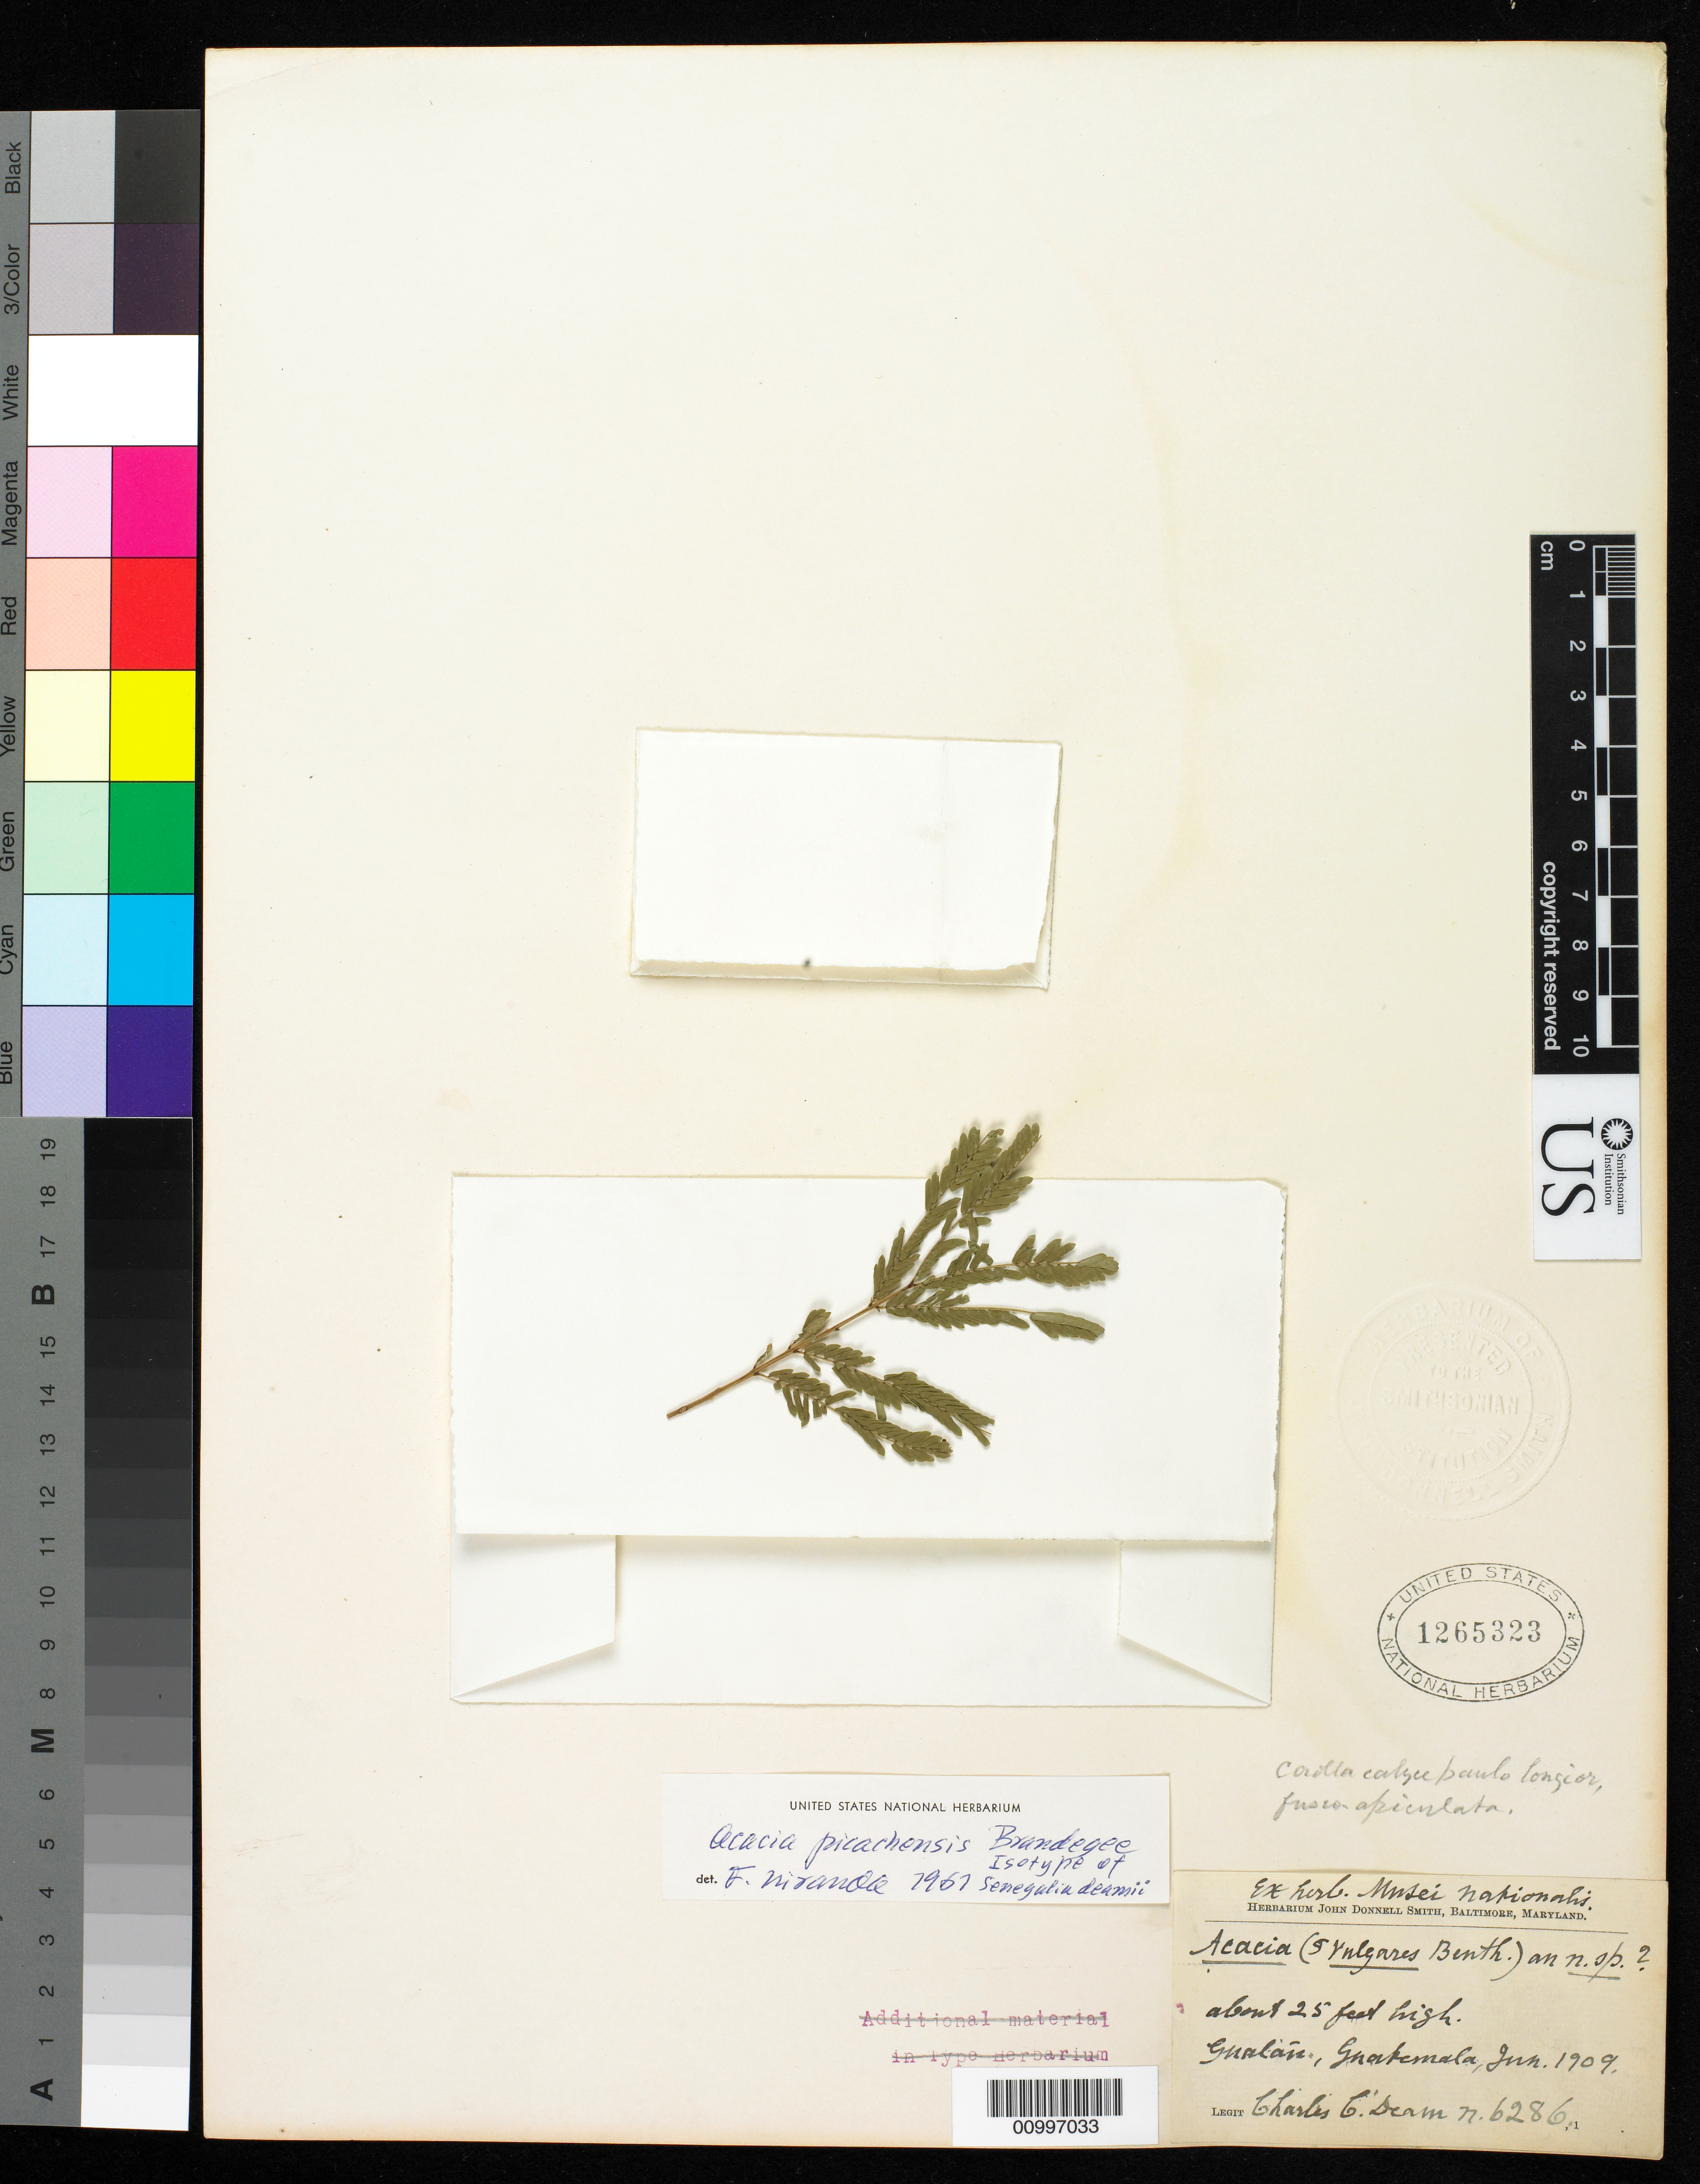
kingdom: Plantae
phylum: Tracheophyta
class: Magnoliopsida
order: Fabales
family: Fabaceae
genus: Senegalia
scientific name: Senegalia deamii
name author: Britton & Rose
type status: Isotype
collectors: C. C. Deam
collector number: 6286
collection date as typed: Jun 1909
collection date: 1909-06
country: Guatemala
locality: Gualan.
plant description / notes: From the herbarium of J. Donnell Smith.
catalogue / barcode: US 1265323